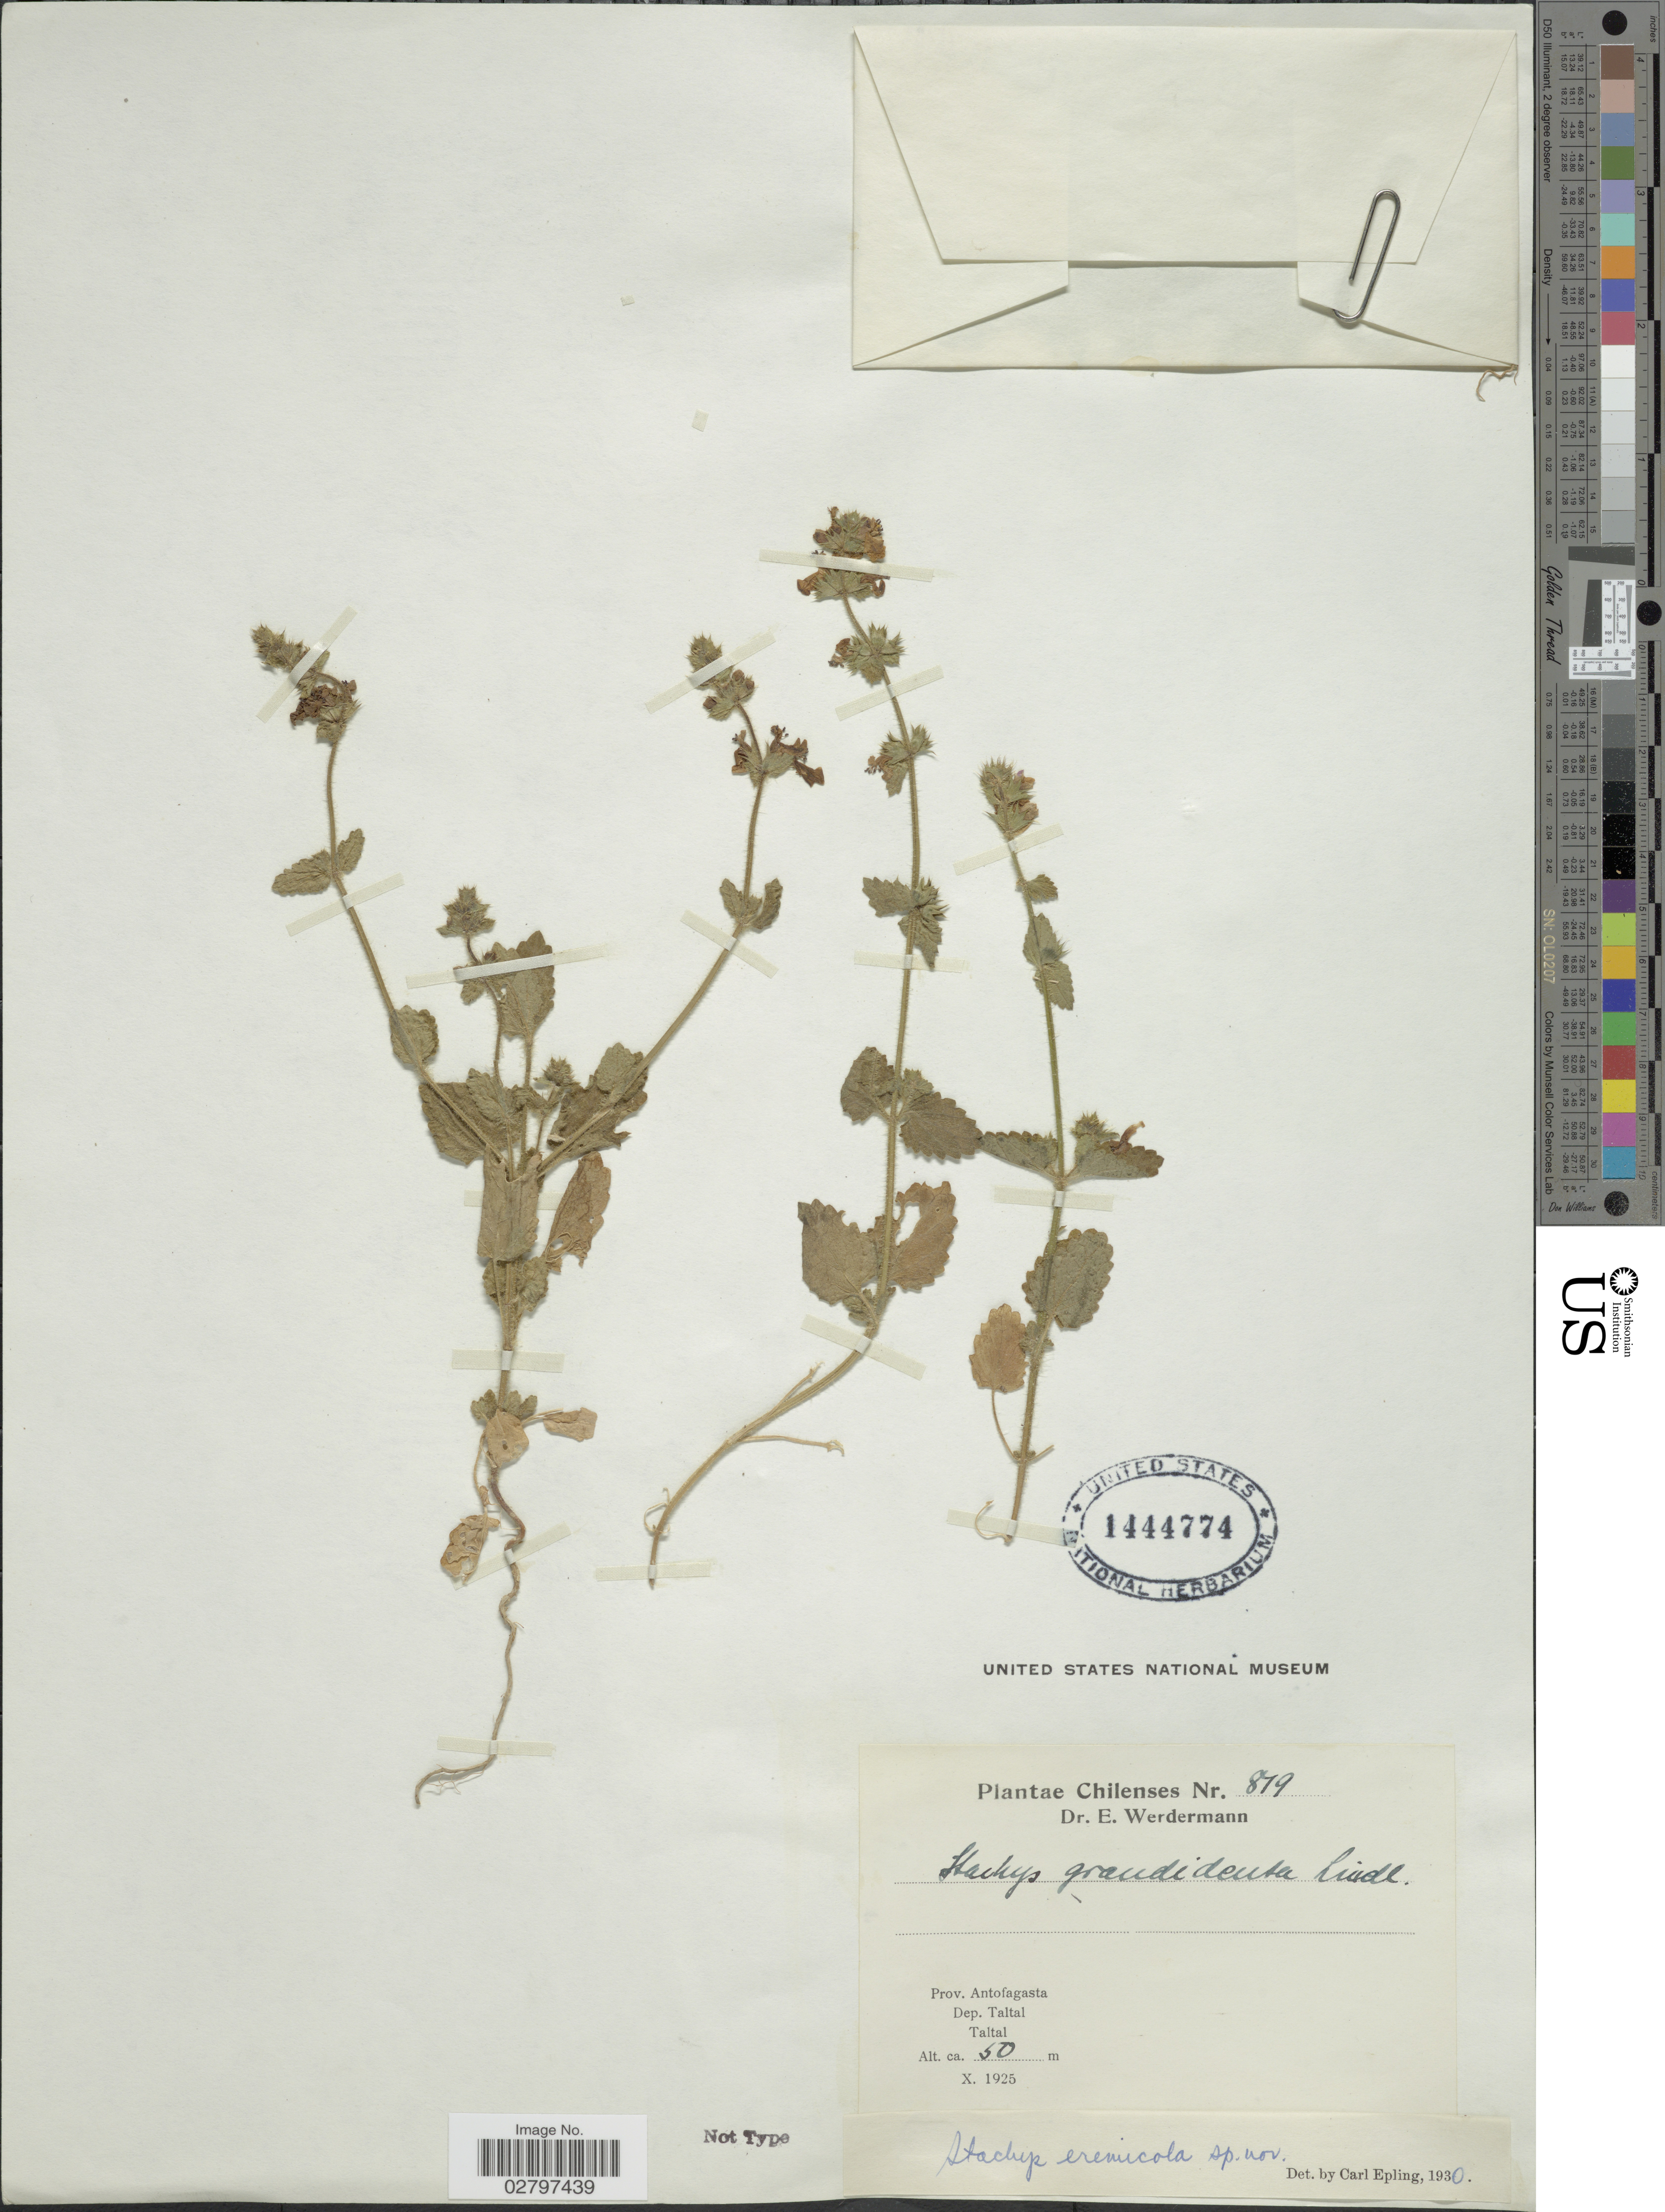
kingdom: Plantae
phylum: Tracheophyta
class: Magnoliopsida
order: Lamiales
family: Lamiaceae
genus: Stachys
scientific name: Stachys grandidentata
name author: Lindl.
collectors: E. Werdermann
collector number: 819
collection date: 1925-10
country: Chile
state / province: Antofagasta (II)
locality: Dep. Taltal, Taltal.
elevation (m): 50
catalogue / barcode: US 1444774